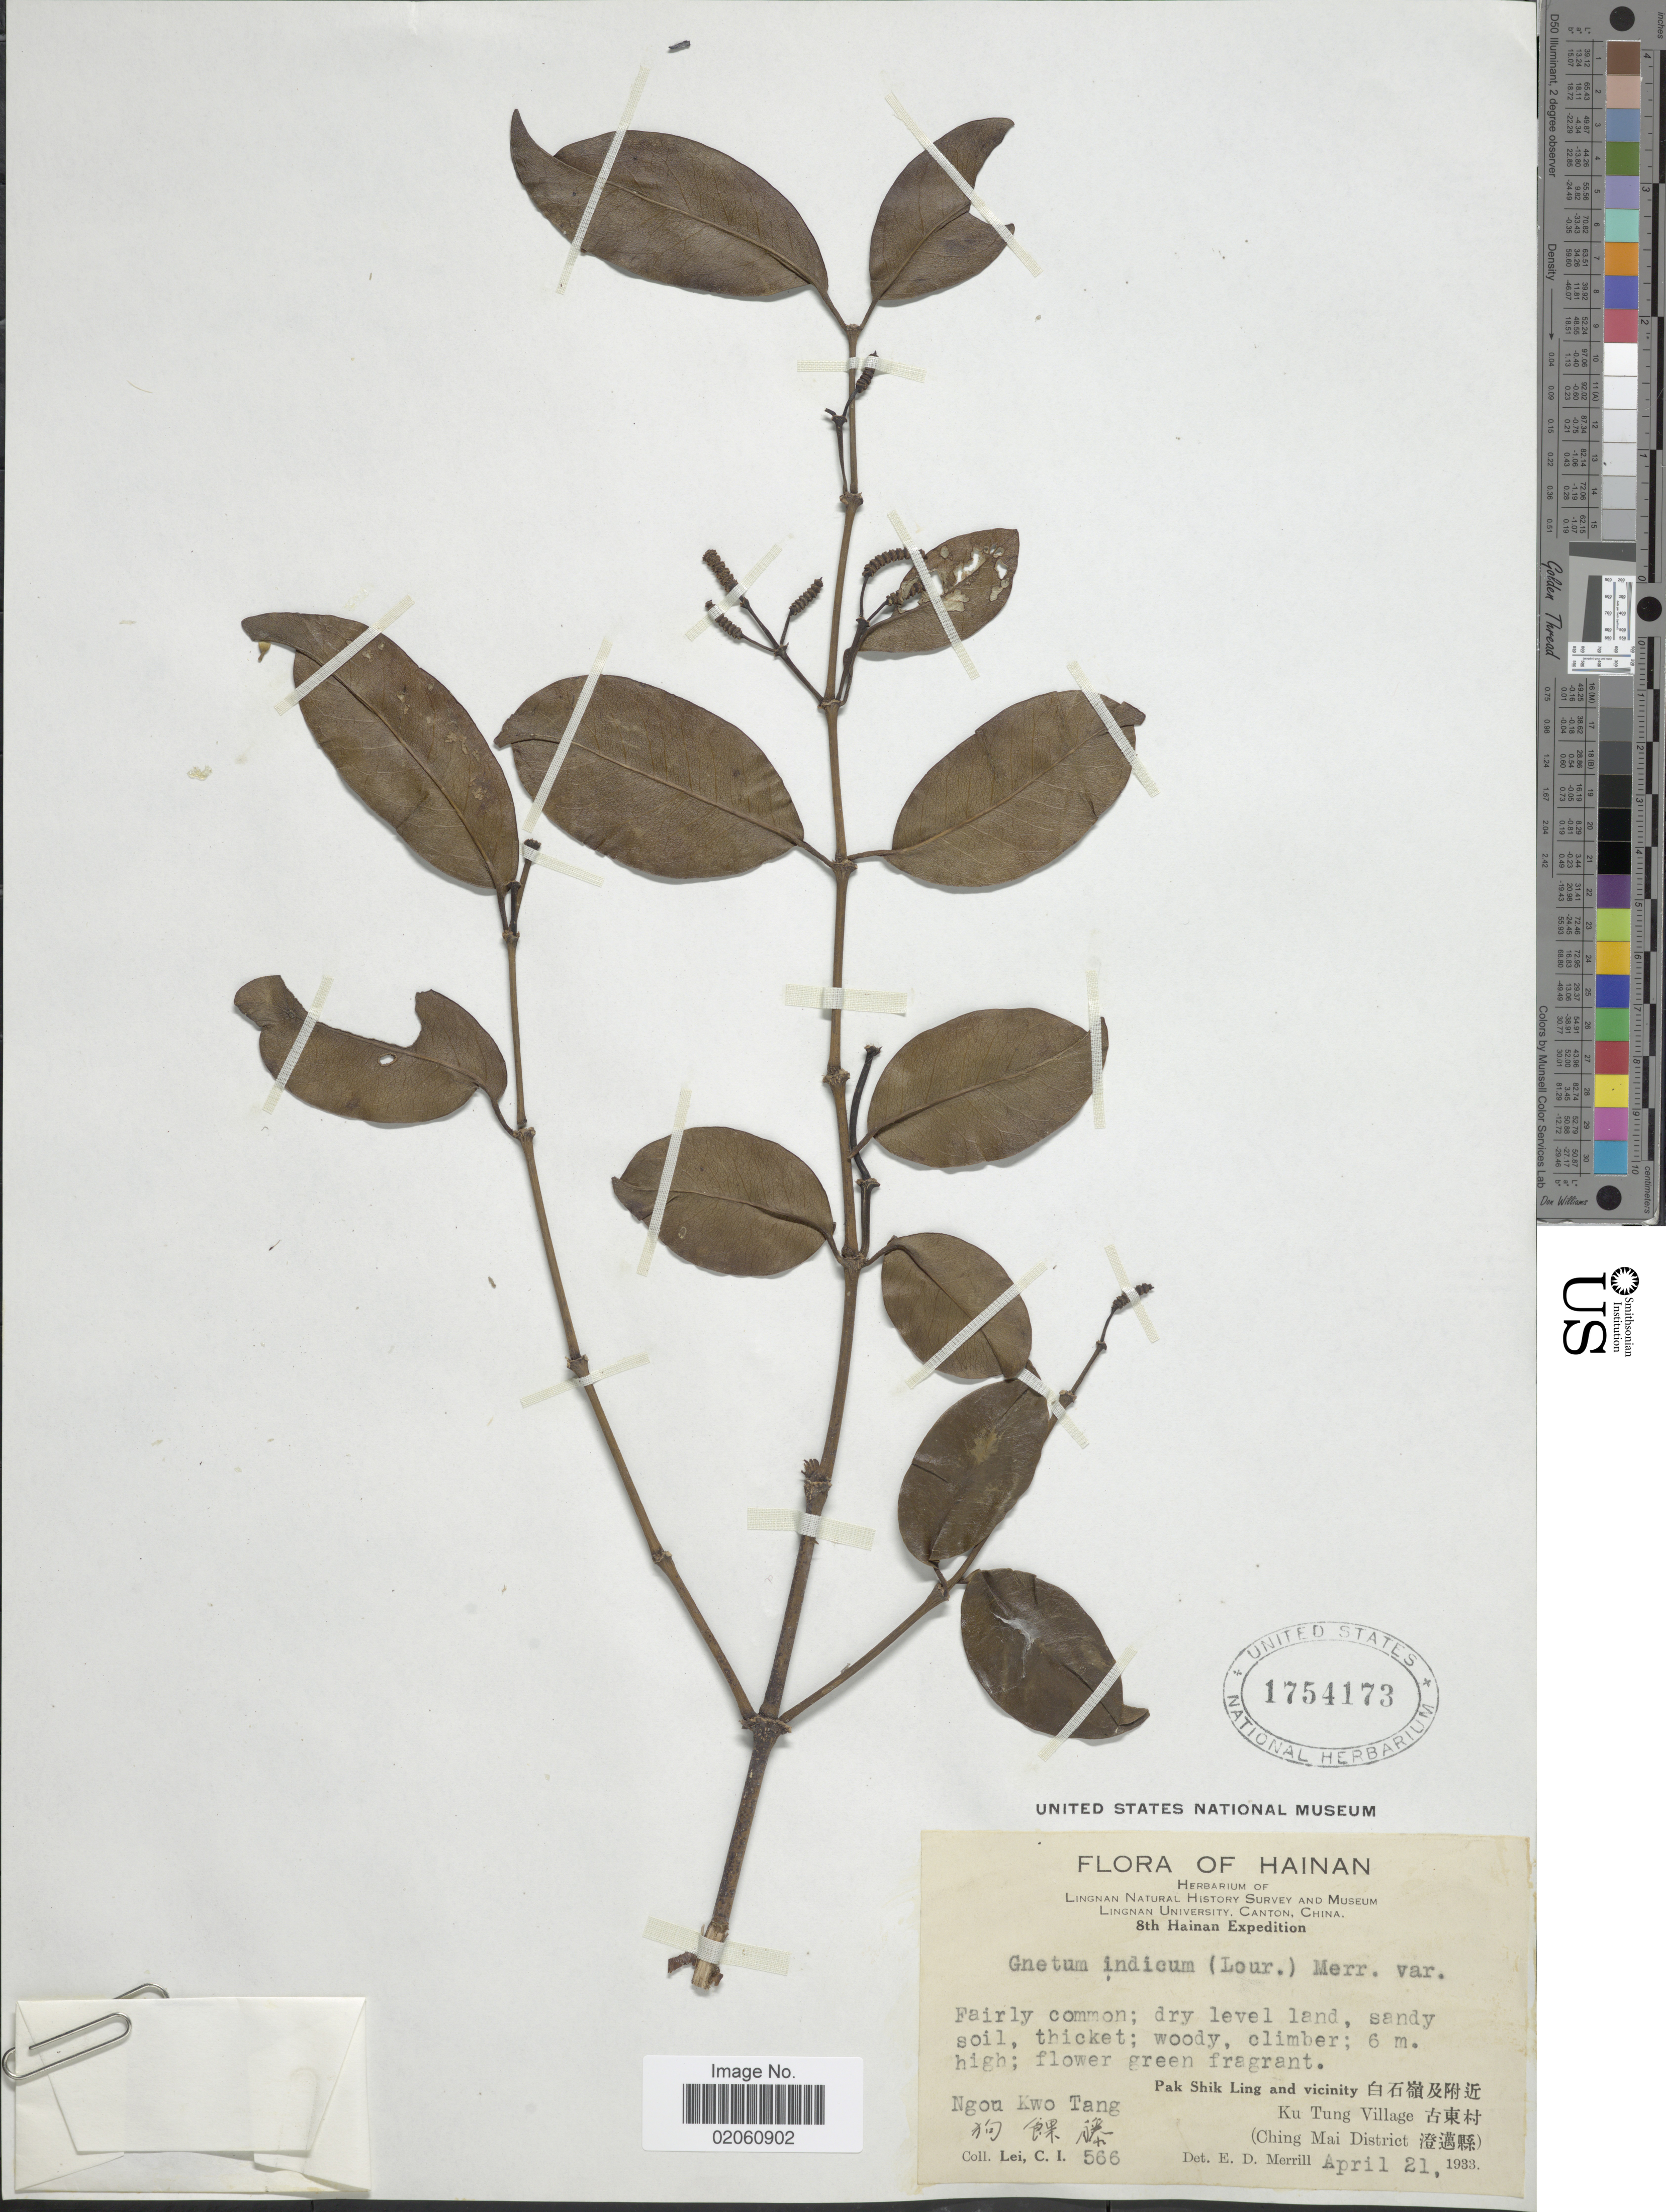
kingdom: Plantae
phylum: Tracheophyta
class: Gnetopsida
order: Gnetales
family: Gnetaceae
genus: Gnetum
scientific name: Gnetum indicum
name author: (Lour.) Merr.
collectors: C. I. Lei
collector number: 566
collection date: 1933-04-21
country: China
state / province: Hainan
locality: Pak Shik Ling and vicinity X, Ngou Kwo Tang X, Ku Tung Village X, (Chung Mai District X)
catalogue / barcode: US 1754173